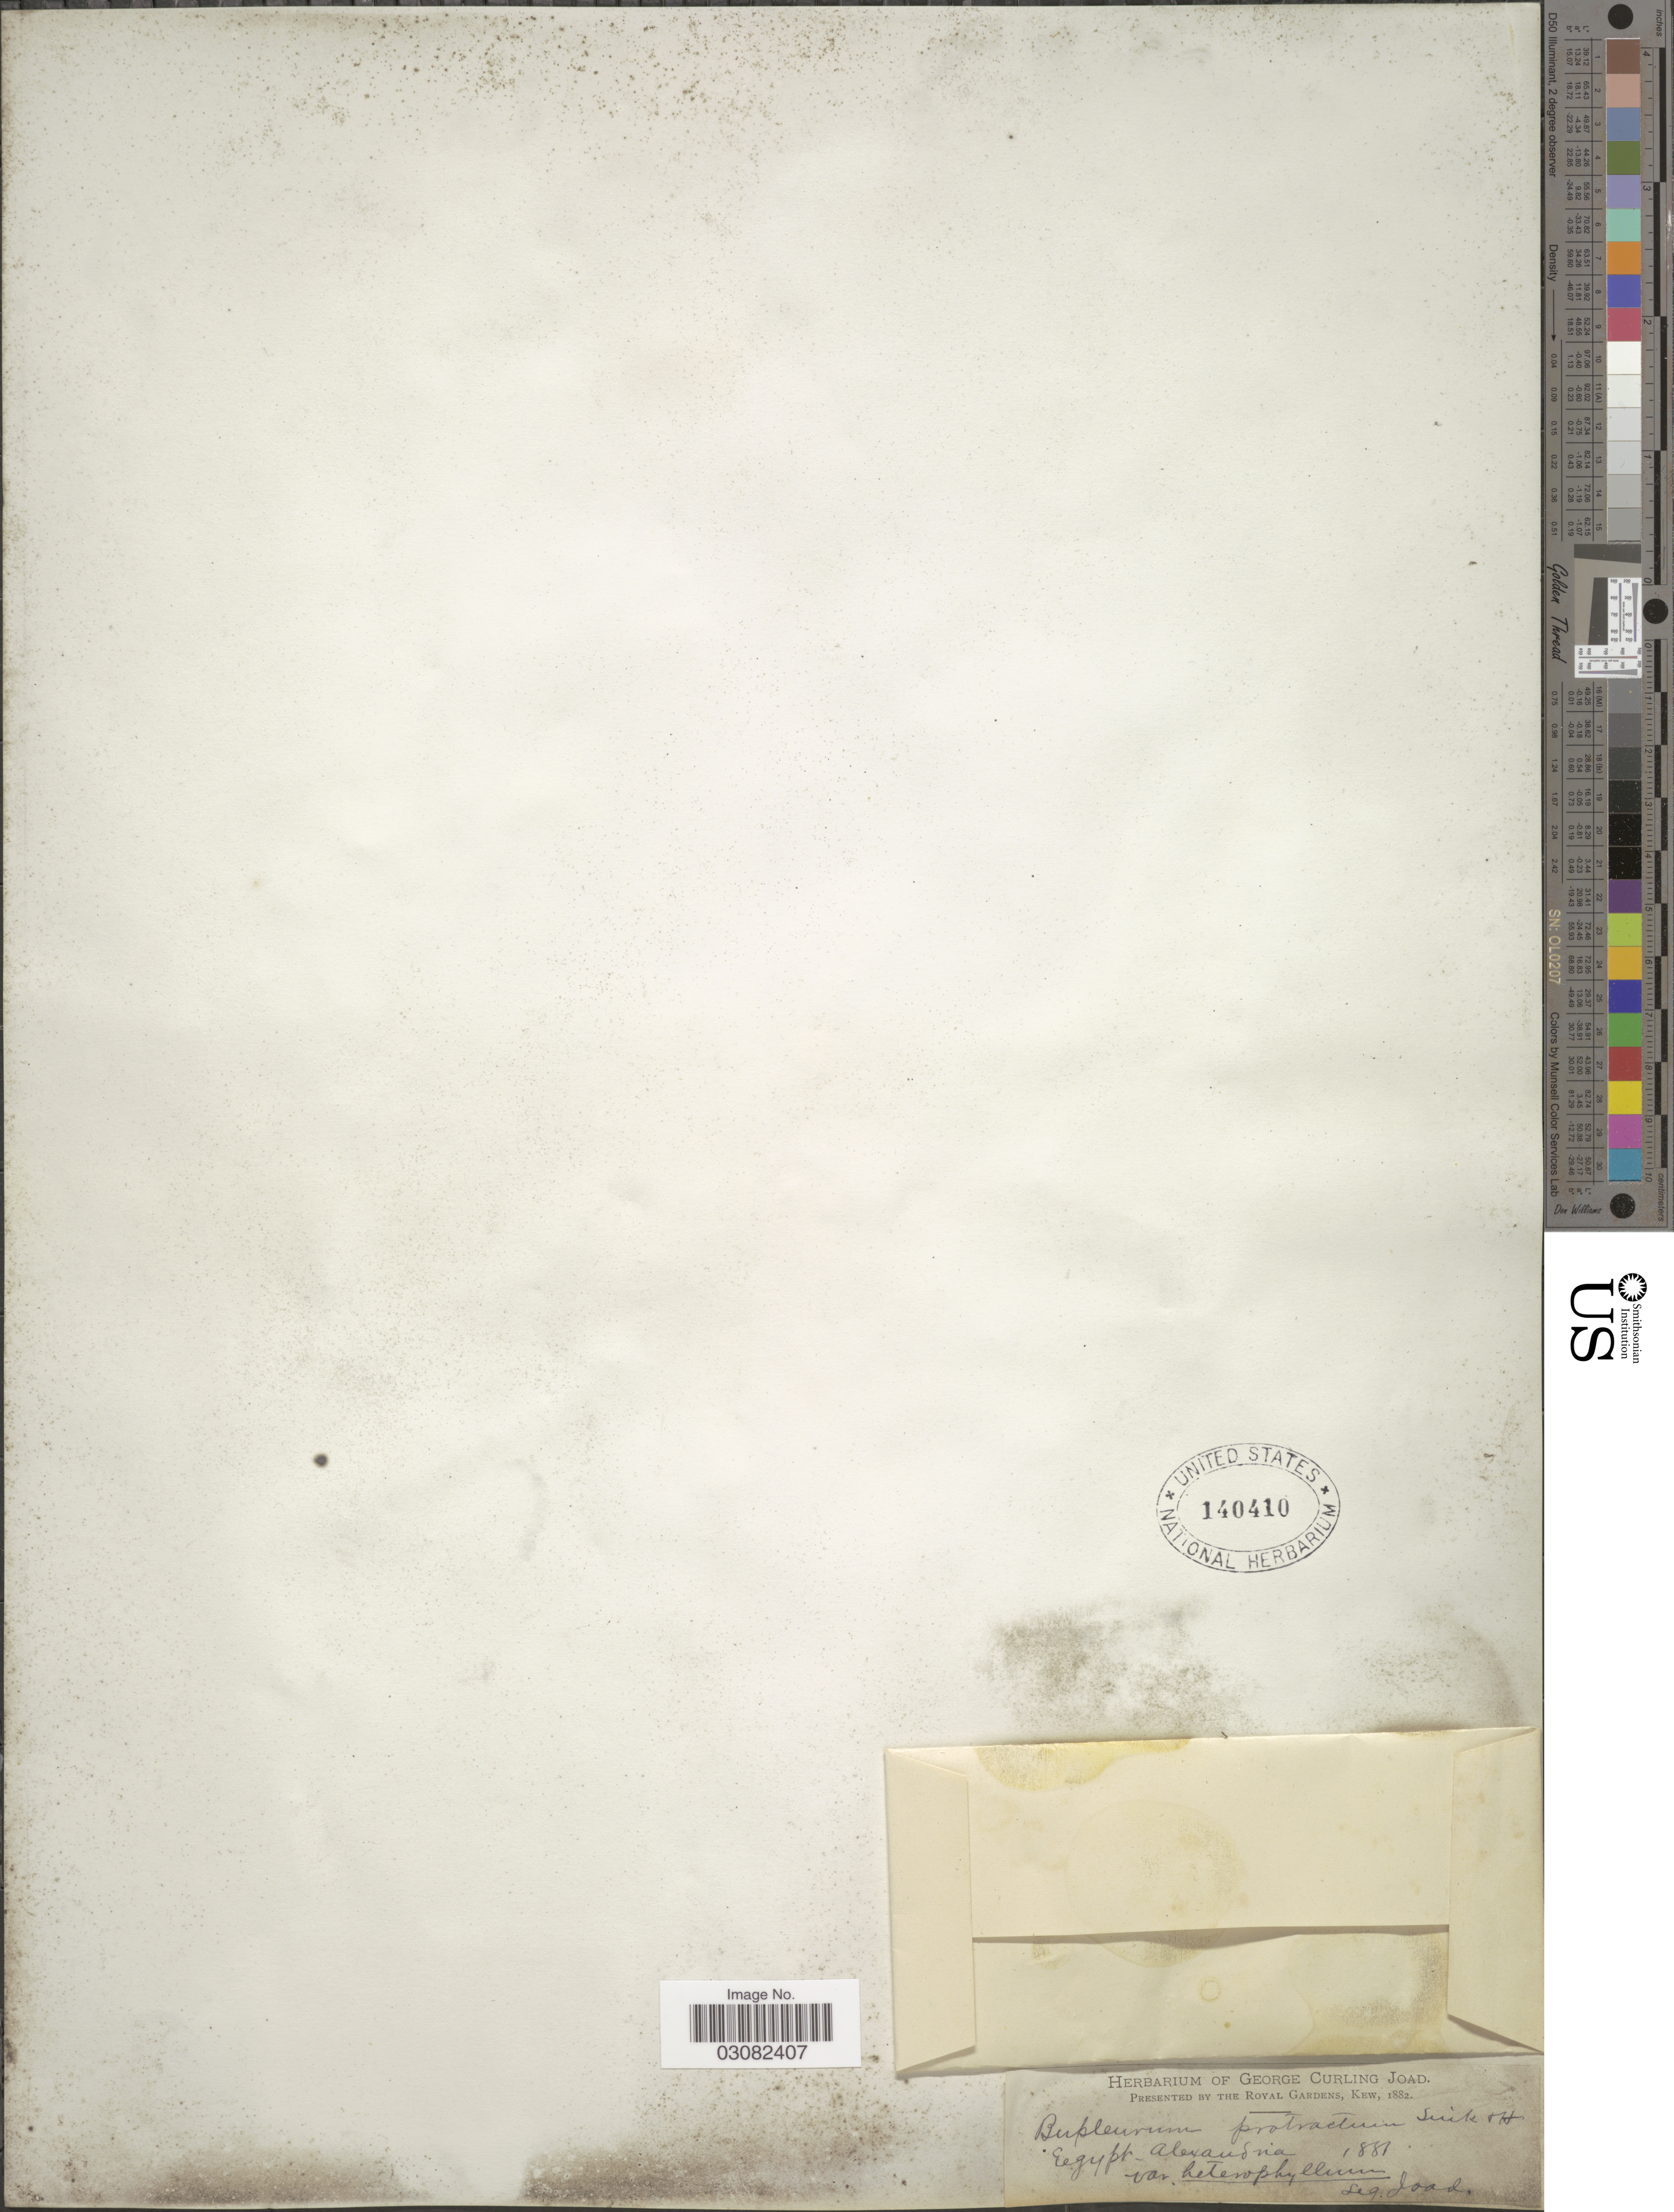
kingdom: Plantae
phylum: Tracheophyta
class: Magnoliopsida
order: Apiales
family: Apiaceae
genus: Bupleurum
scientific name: Bupleurum proctractum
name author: Hoffmanns. & Link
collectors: Joad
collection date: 1881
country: Egypt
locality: Alexandria.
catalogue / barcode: US 140410